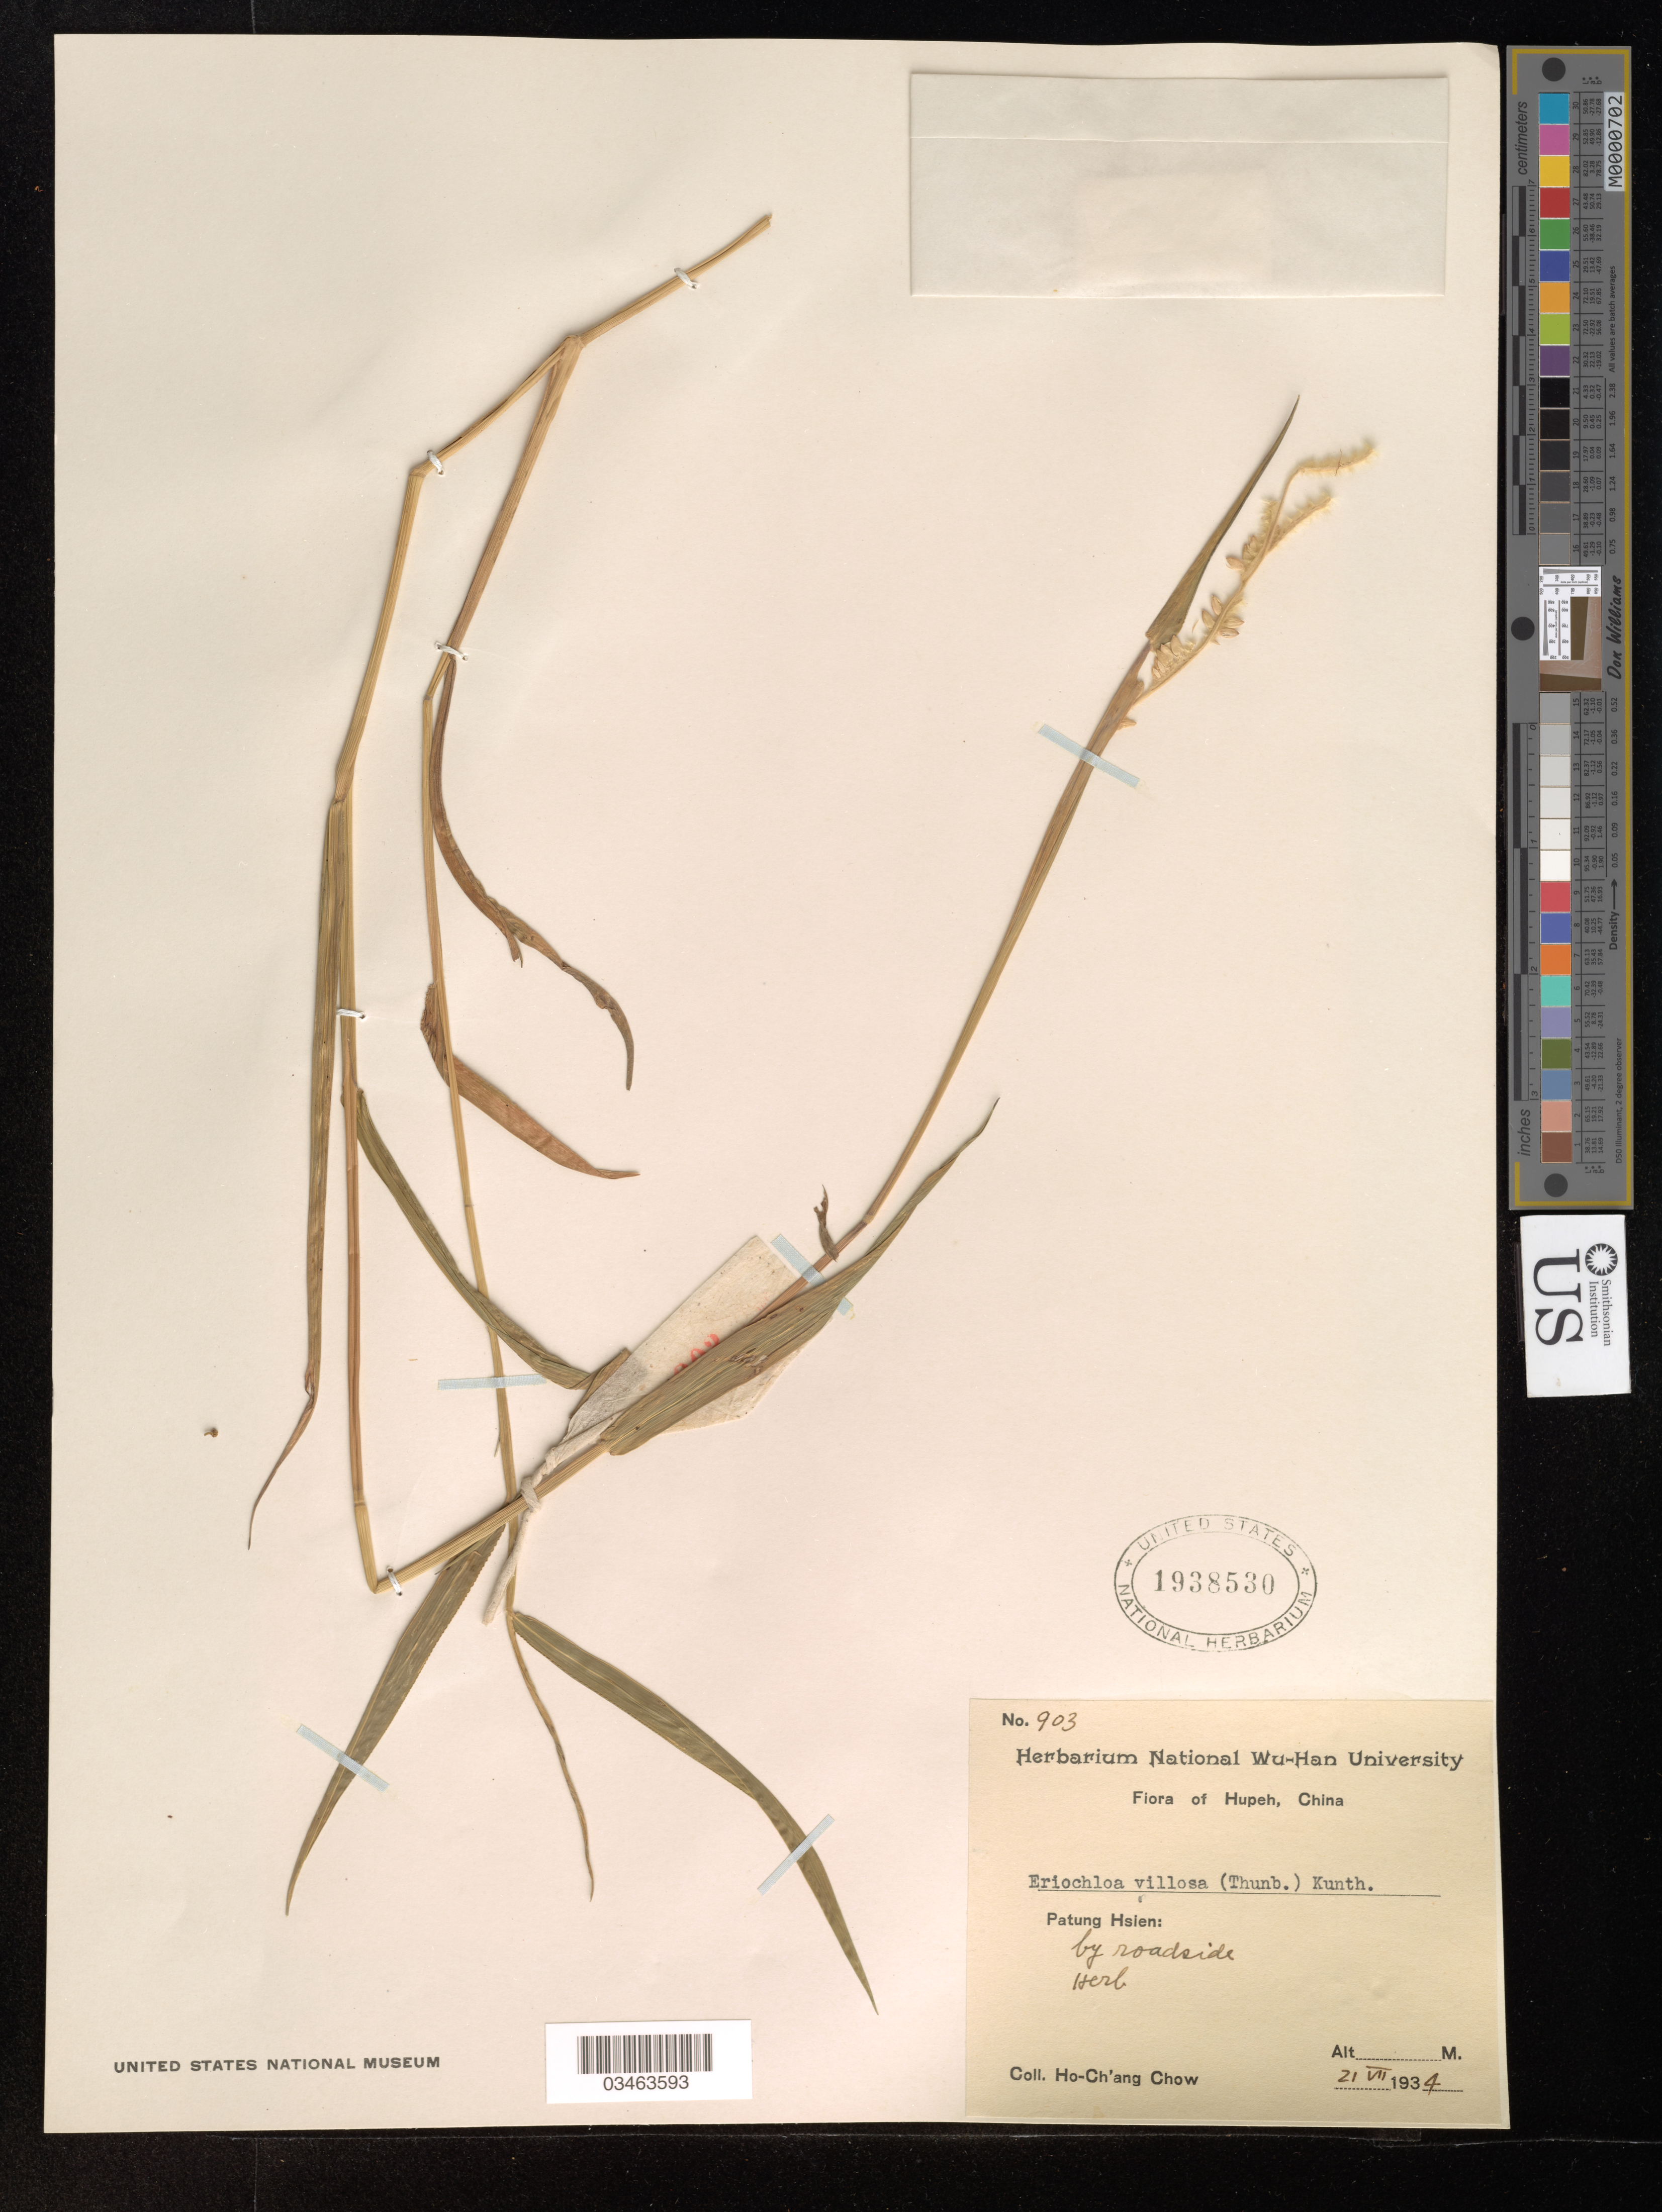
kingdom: Plantae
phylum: Tracheophyta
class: Liliopsida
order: Poales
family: Poaceae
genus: Eriochloa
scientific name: Eriochloa villosa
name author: (Thunb.) Kunth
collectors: H. Chow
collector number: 903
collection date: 1934-07-21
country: China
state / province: Hubei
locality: Hupeh. Patung Hsien.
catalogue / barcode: US 1938530